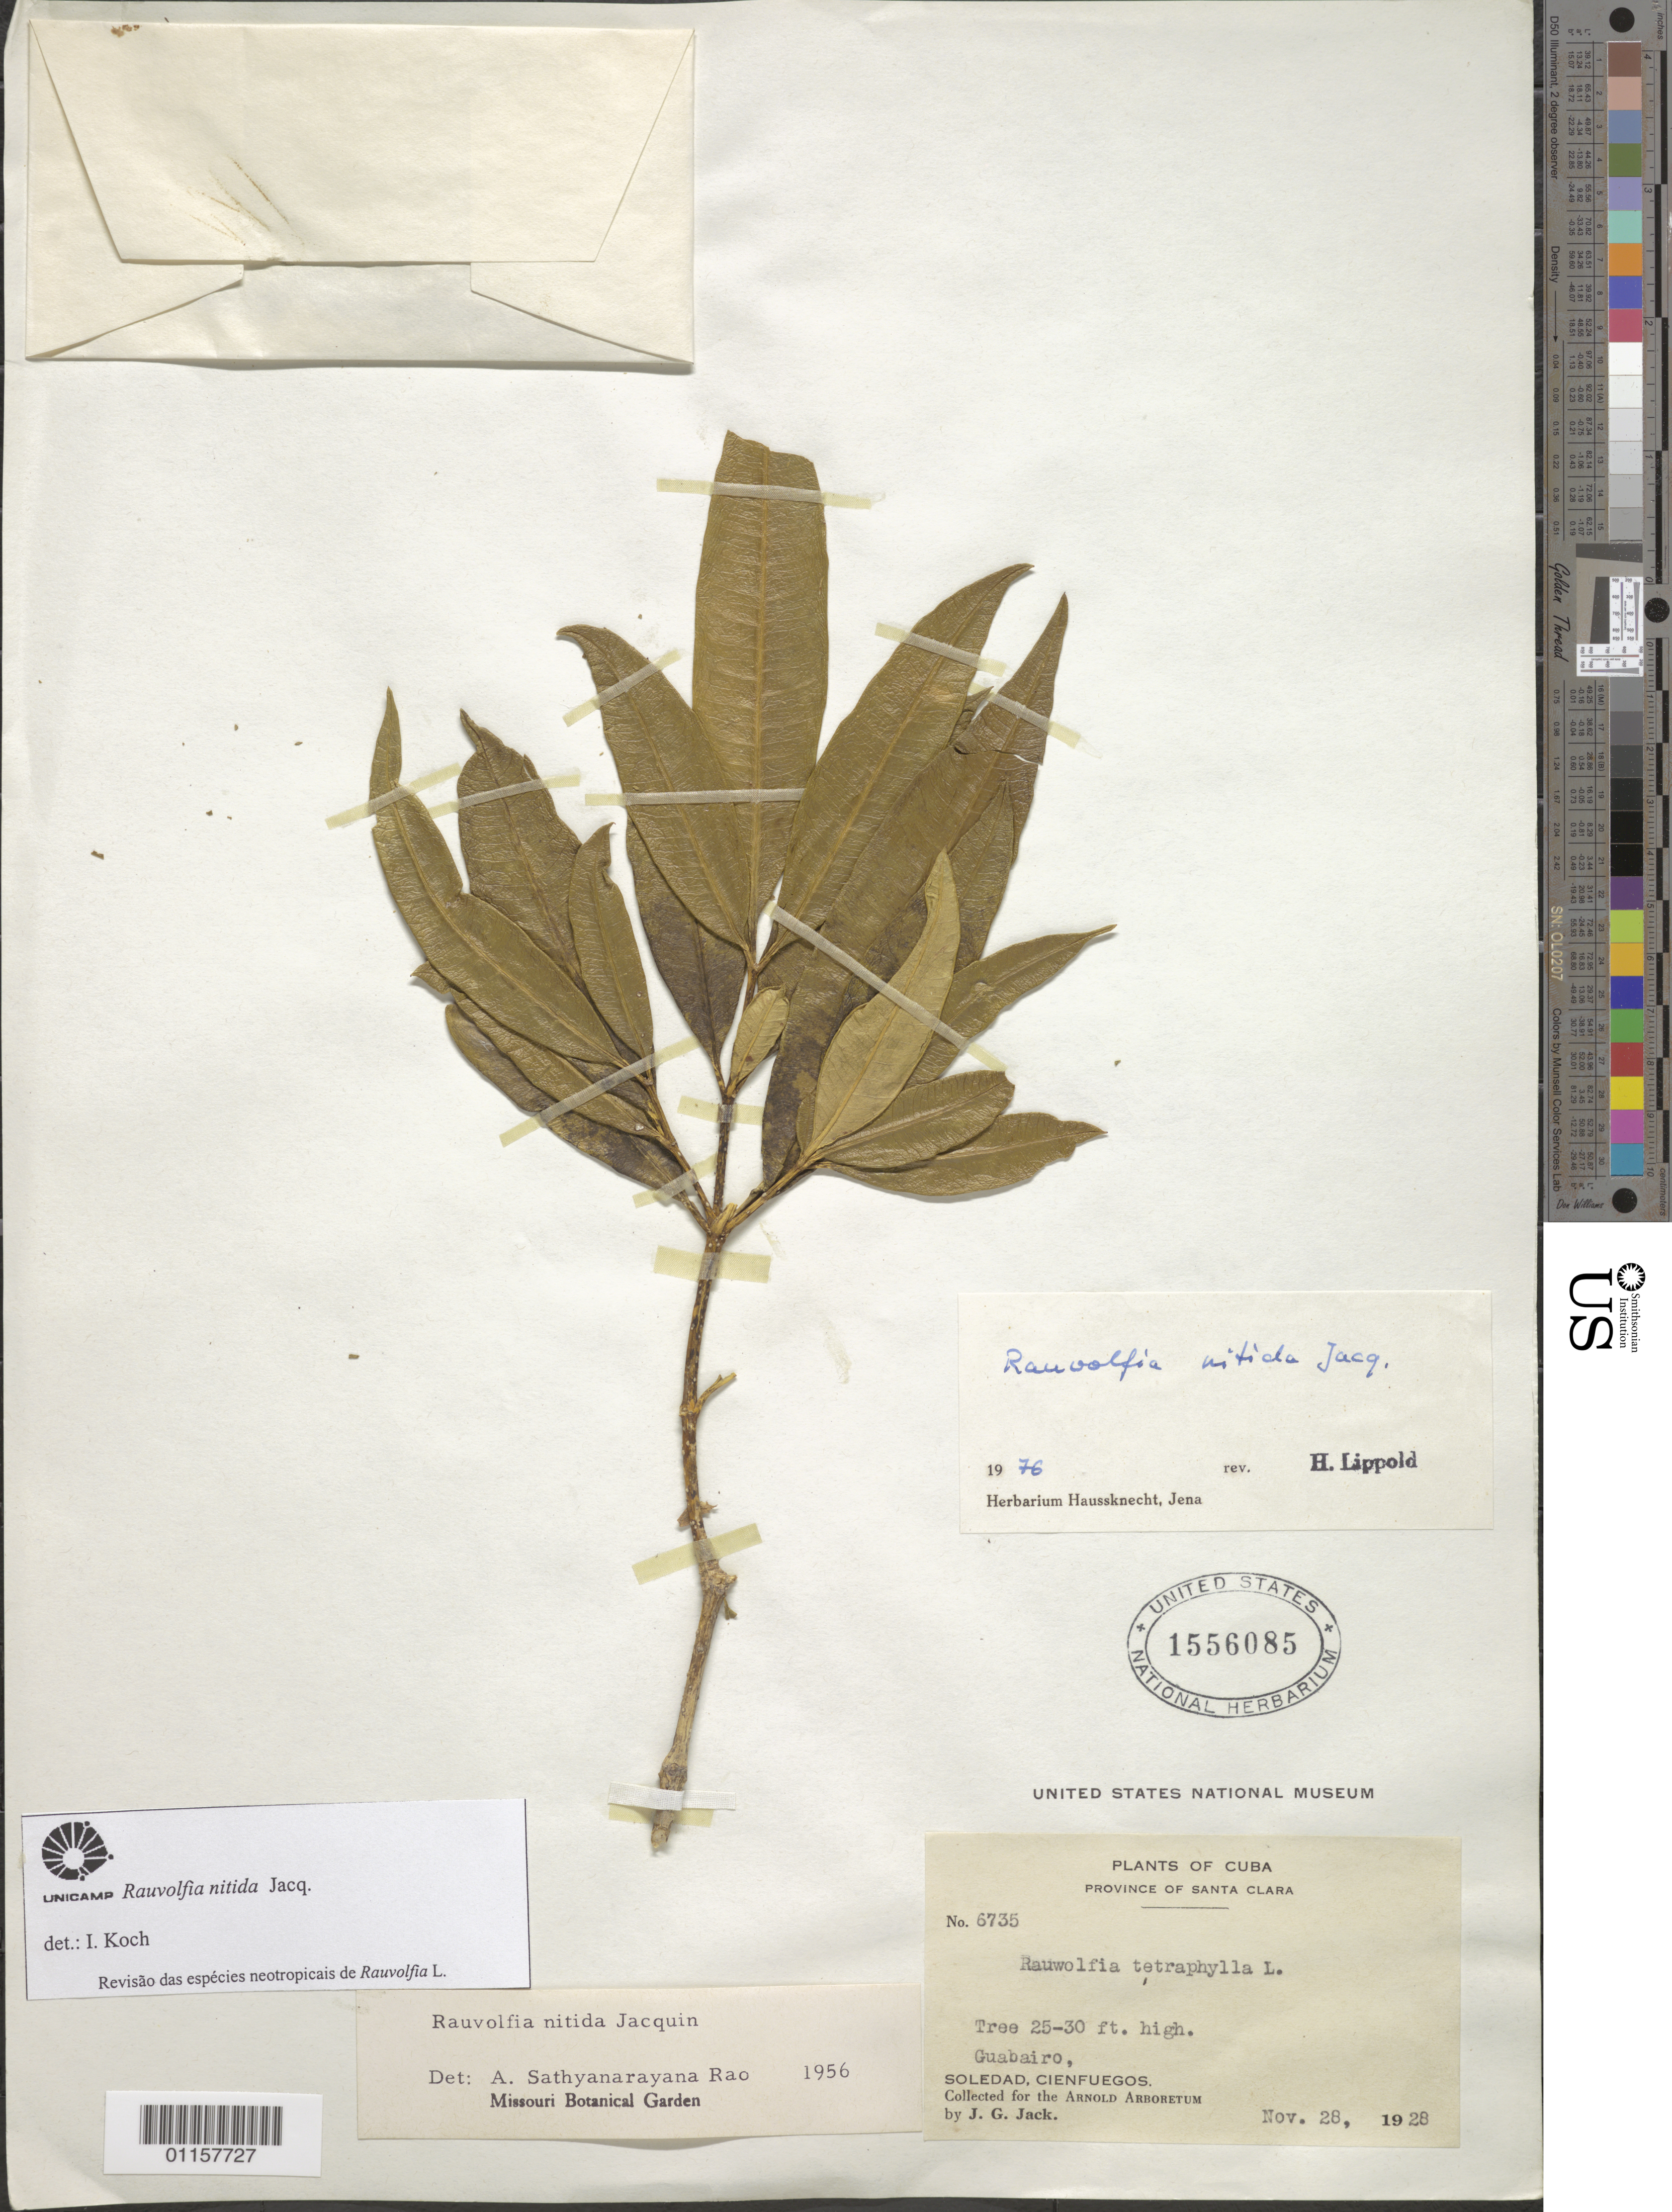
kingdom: Plantae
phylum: Tracheophyta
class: Magnoliopsida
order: Gentianales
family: Apocynaceae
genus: Rauvolfia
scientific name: Rauvolfia nitida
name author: Jacq.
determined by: Koch, I.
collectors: J. G. Jack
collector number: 6735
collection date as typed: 28 Nov 1928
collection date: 1928-11-28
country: Cuba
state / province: Santa Clara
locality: Soledad, Cienfuegos, Guabairo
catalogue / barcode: US 1556085